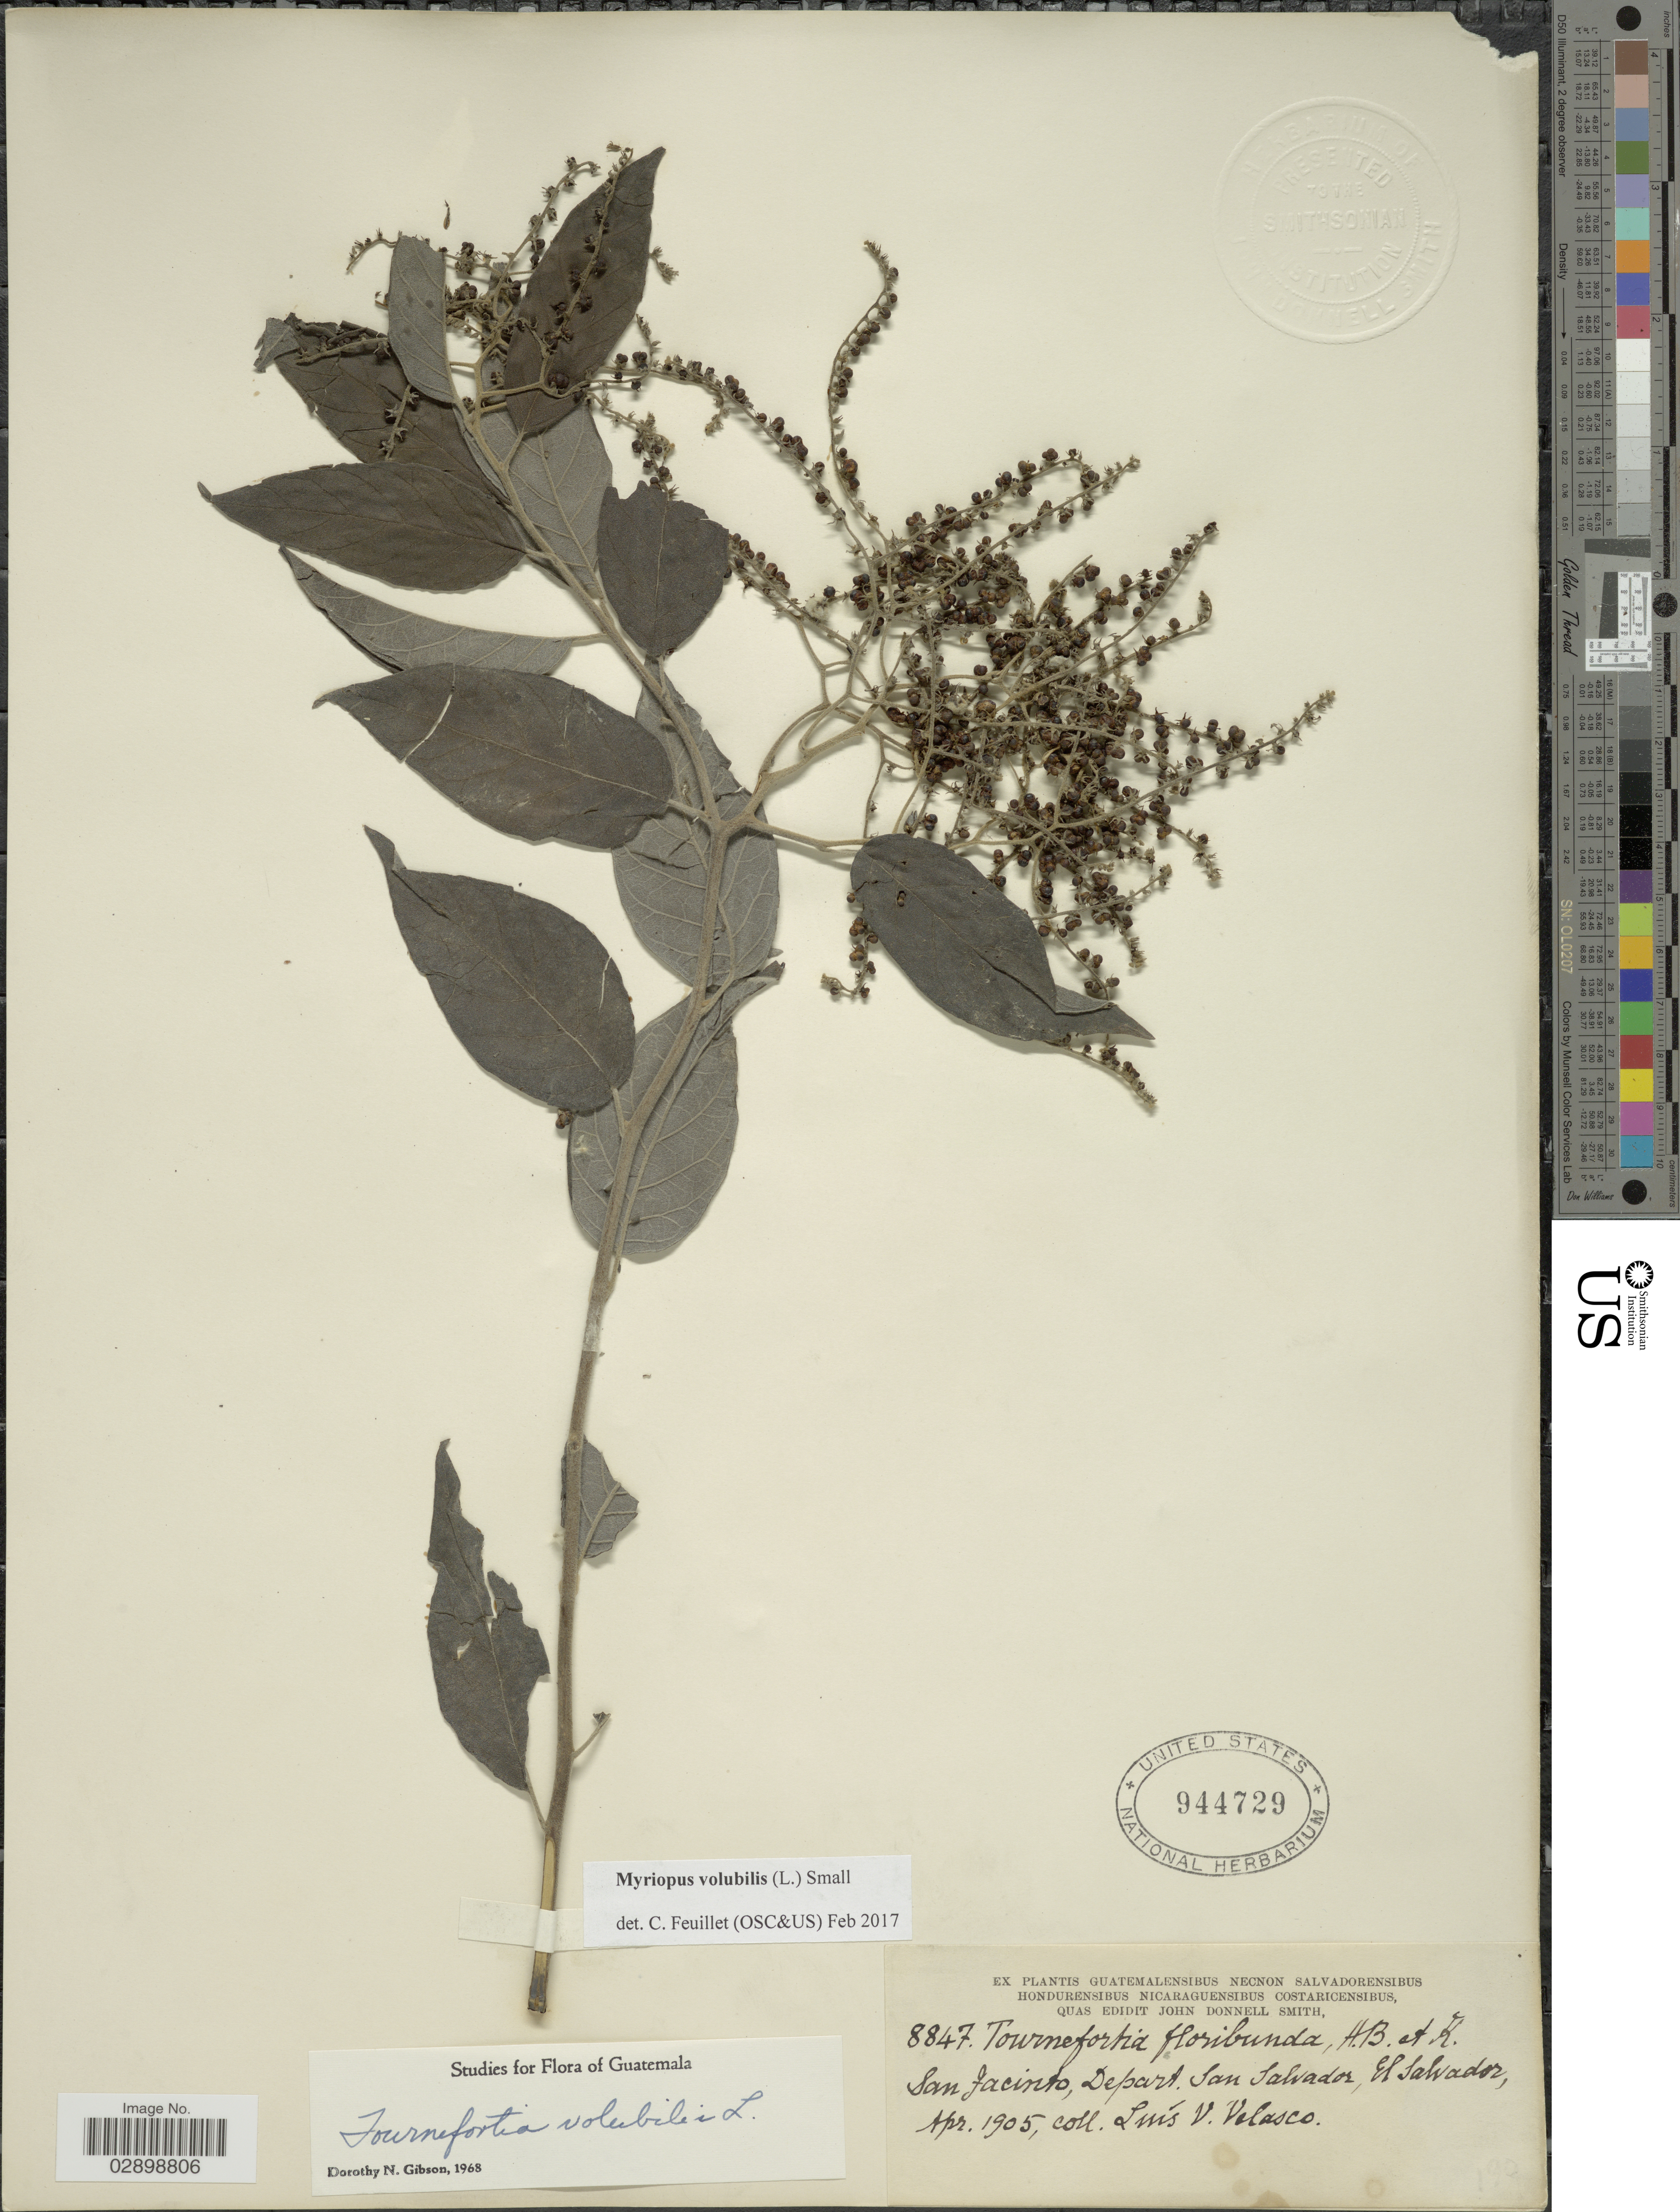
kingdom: Plantae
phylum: Tracheophyta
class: Magnoliopsida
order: Boraginales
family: Heliotropiaceae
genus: Myriopus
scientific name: Myriopus volubilis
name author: (L.) Small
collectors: L. Velasco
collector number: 8847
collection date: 1905-04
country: El Salvador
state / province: San Salvador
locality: San Jacinto, Depart. San Salvador.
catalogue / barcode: US 944729